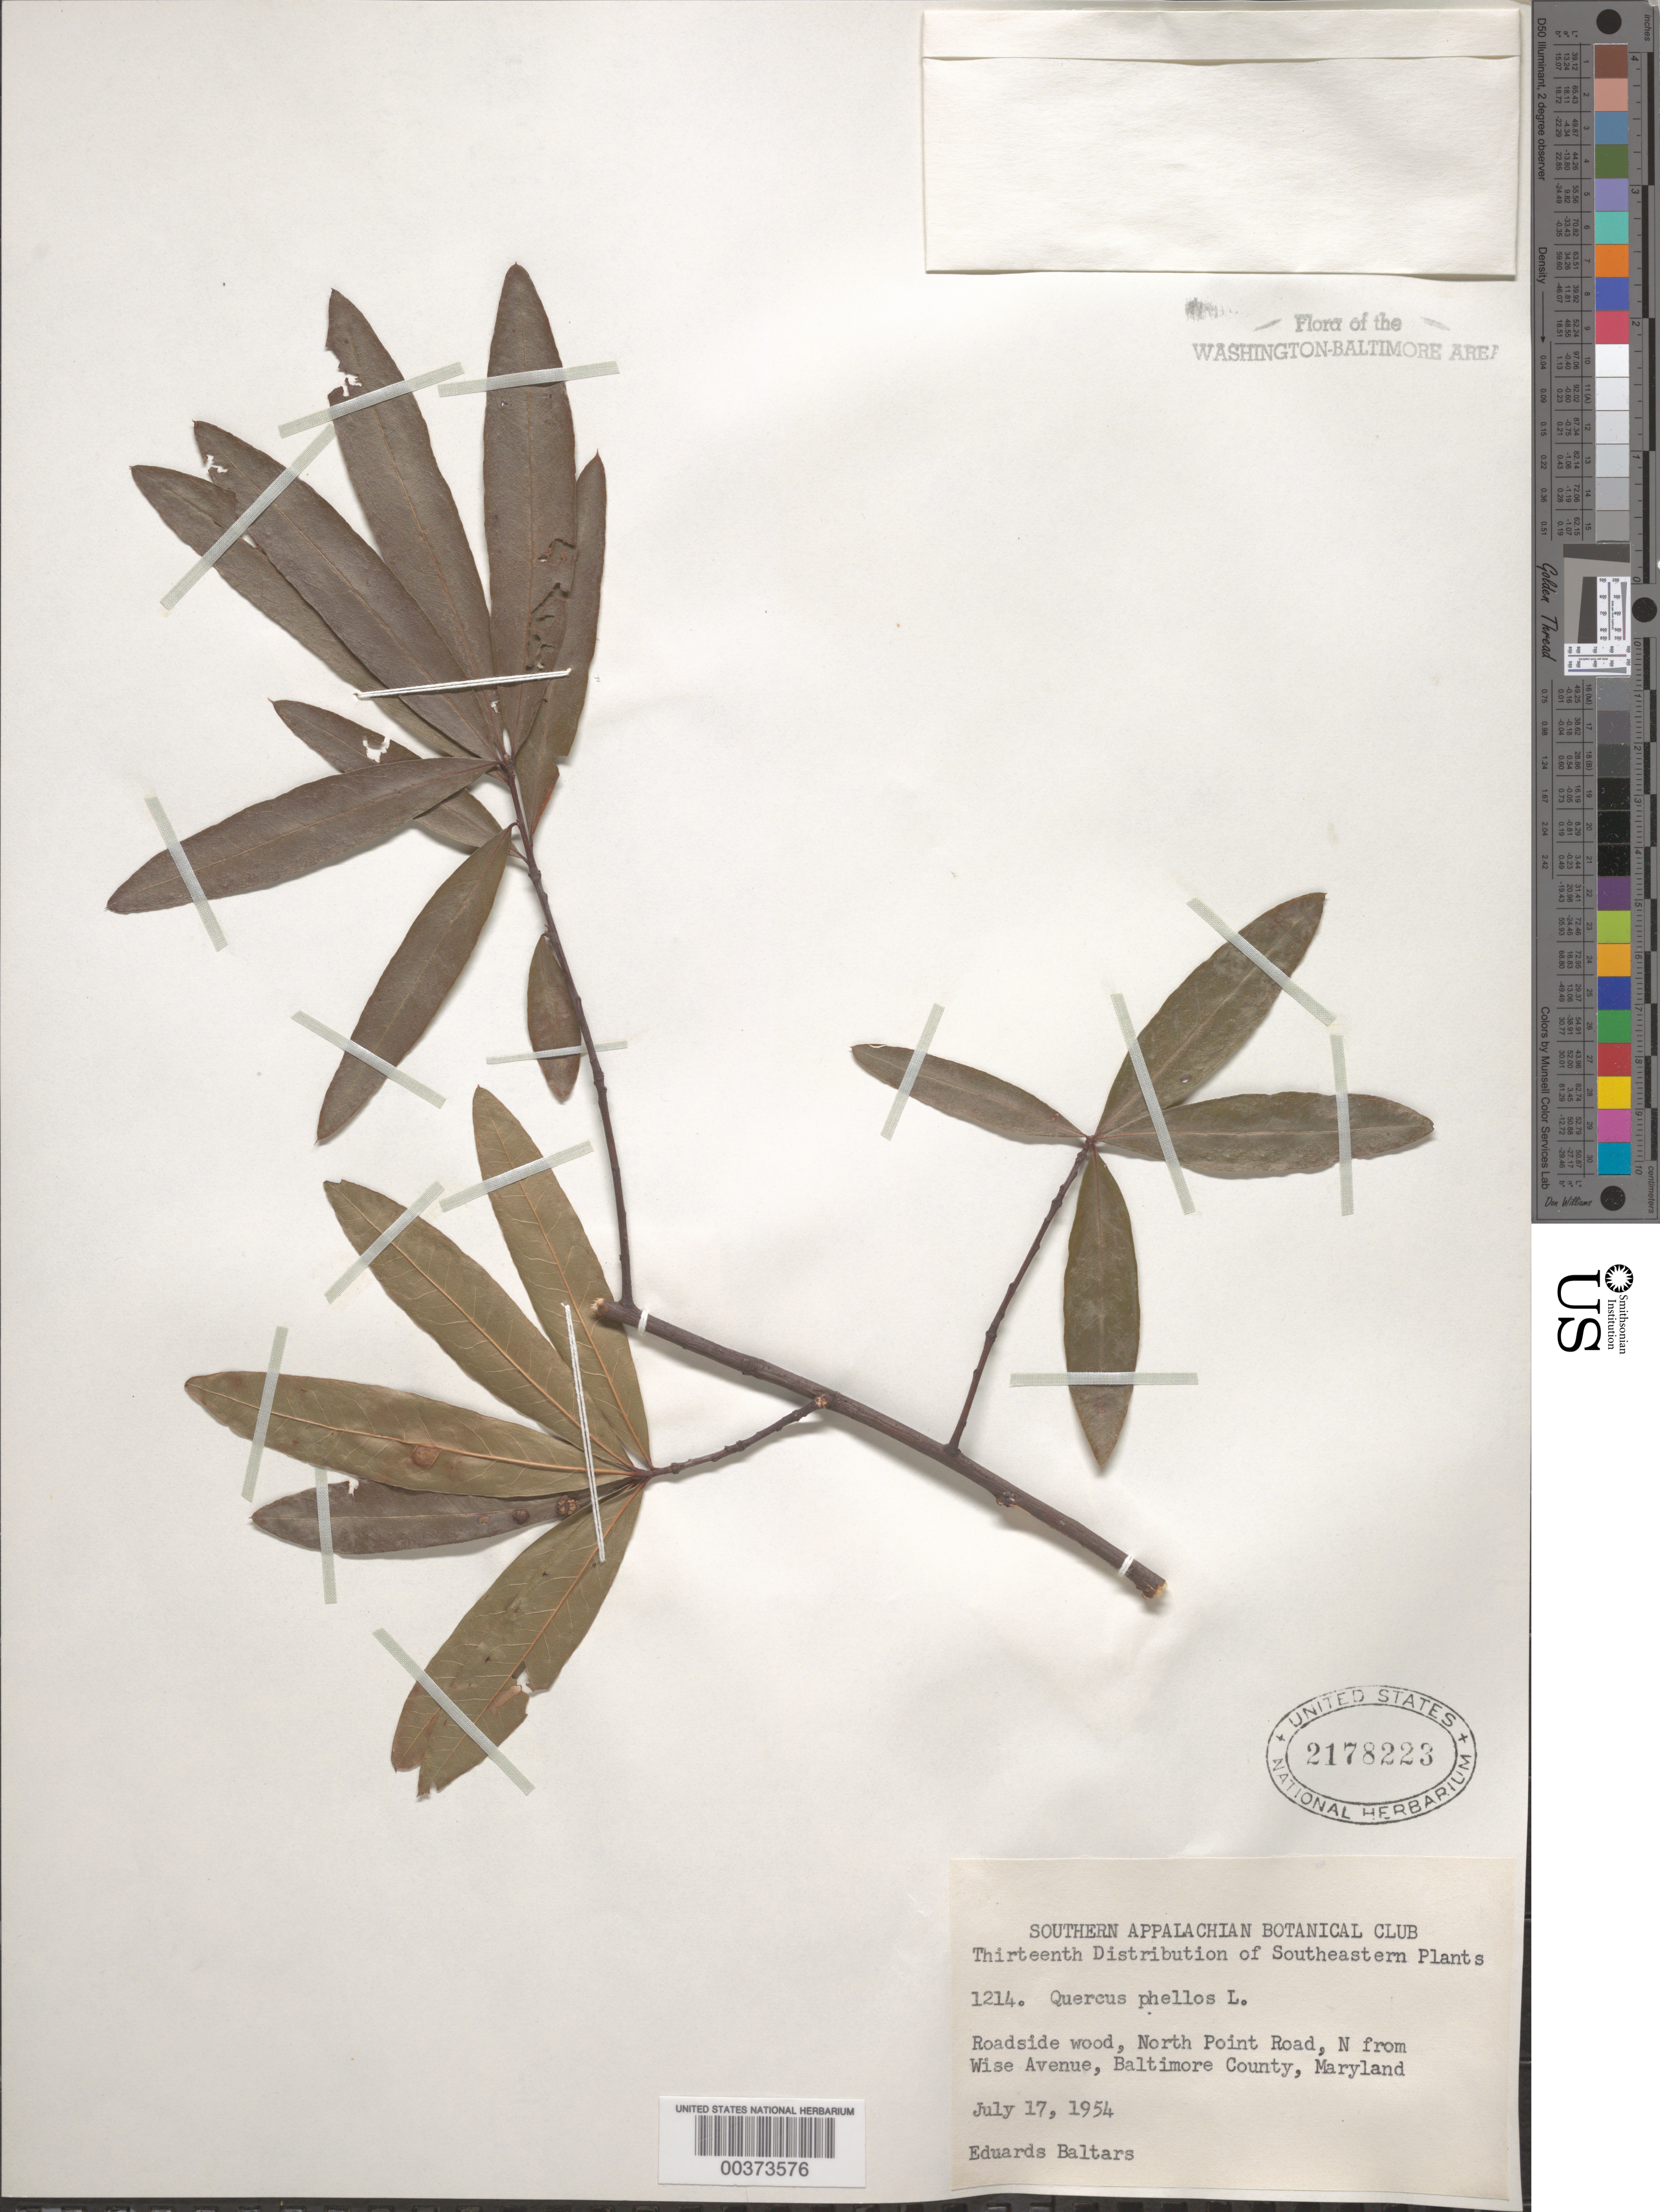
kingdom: Plantae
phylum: Tracheophyta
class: Magnoliopsida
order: Fagales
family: Fagaceae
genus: Quercus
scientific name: Quercus phellos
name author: L.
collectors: E. Baltars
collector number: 1214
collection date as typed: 17 Jul 1954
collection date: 1954-07-17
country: United States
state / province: Maryland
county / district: Baltimore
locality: North Point Road, north from Wise Avenue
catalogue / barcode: US 2178223